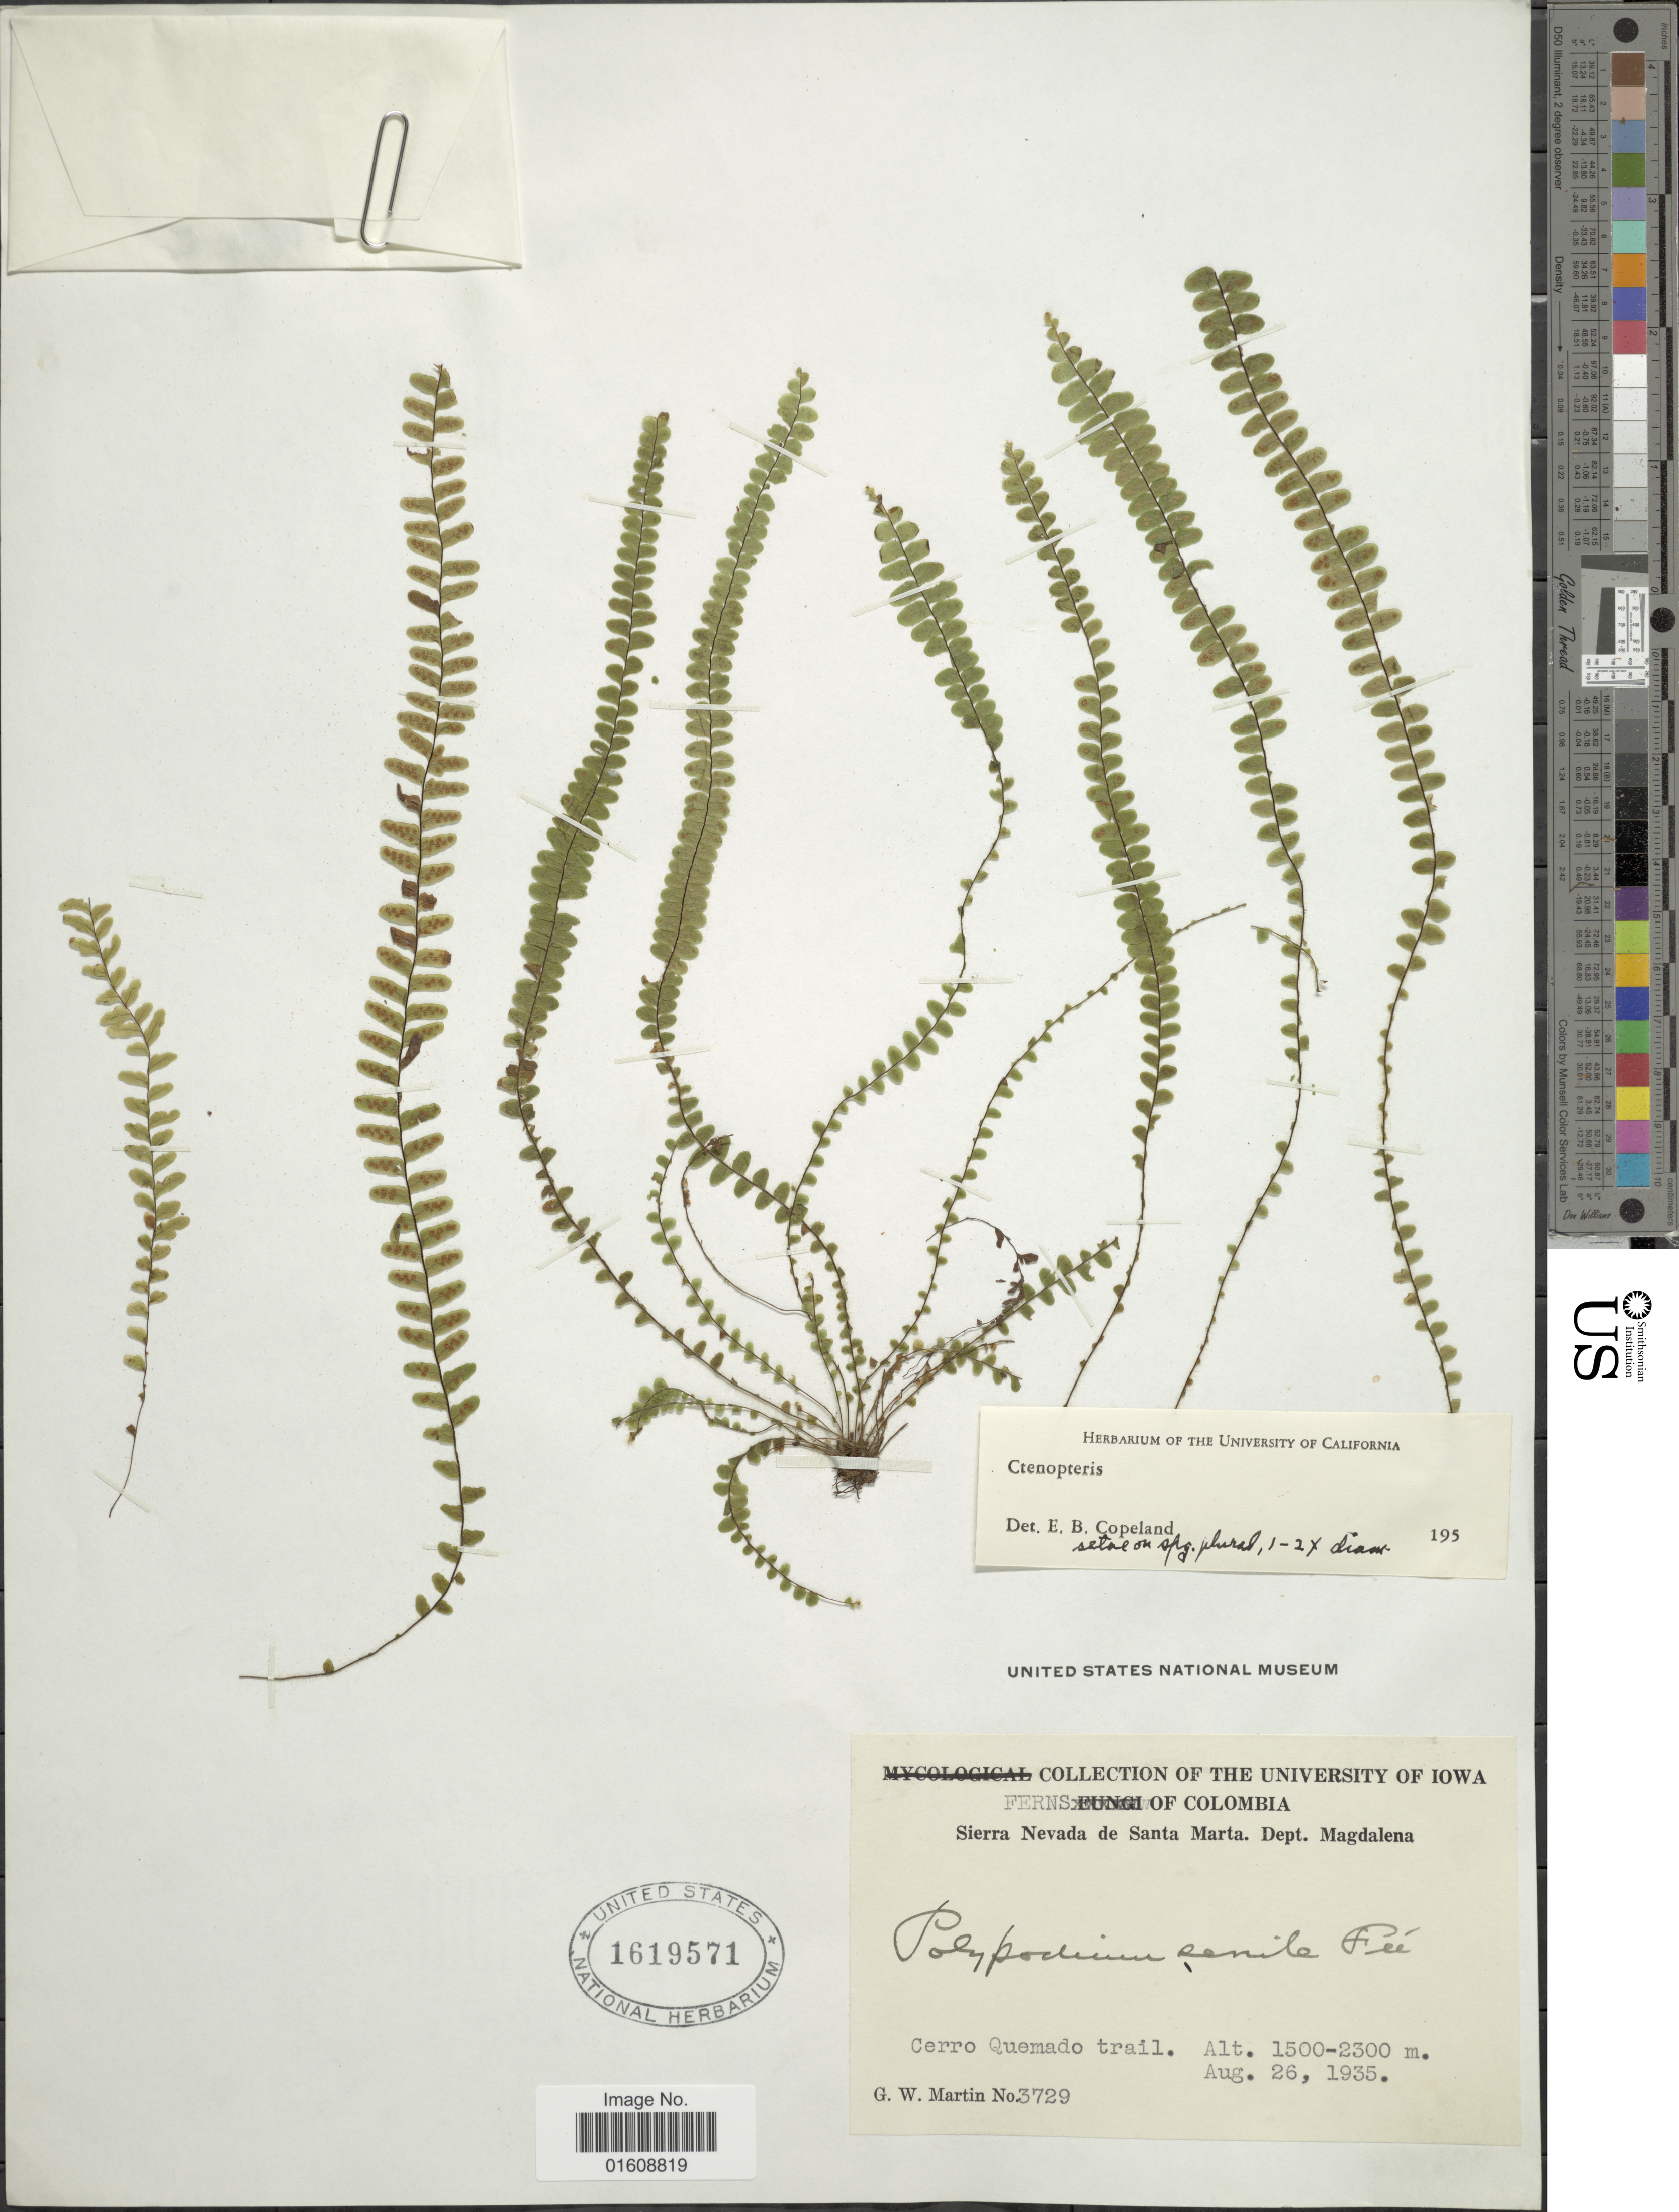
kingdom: Plantae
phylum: Tracheophyta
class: Polypodiopsida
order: Polypodiales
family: Polypodiaceae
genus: Alansmia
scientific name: Alansmia cultrata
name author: (Bory ex Willd.) Moguel & M. Kessler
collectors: G. W. Martin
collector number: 3729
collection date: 1935-08-26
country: Colombia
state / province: Magdalena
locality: Sierra Nevada de Santa Marta. Cerro Quemado trail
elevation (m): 1500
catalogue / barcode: US 1619571